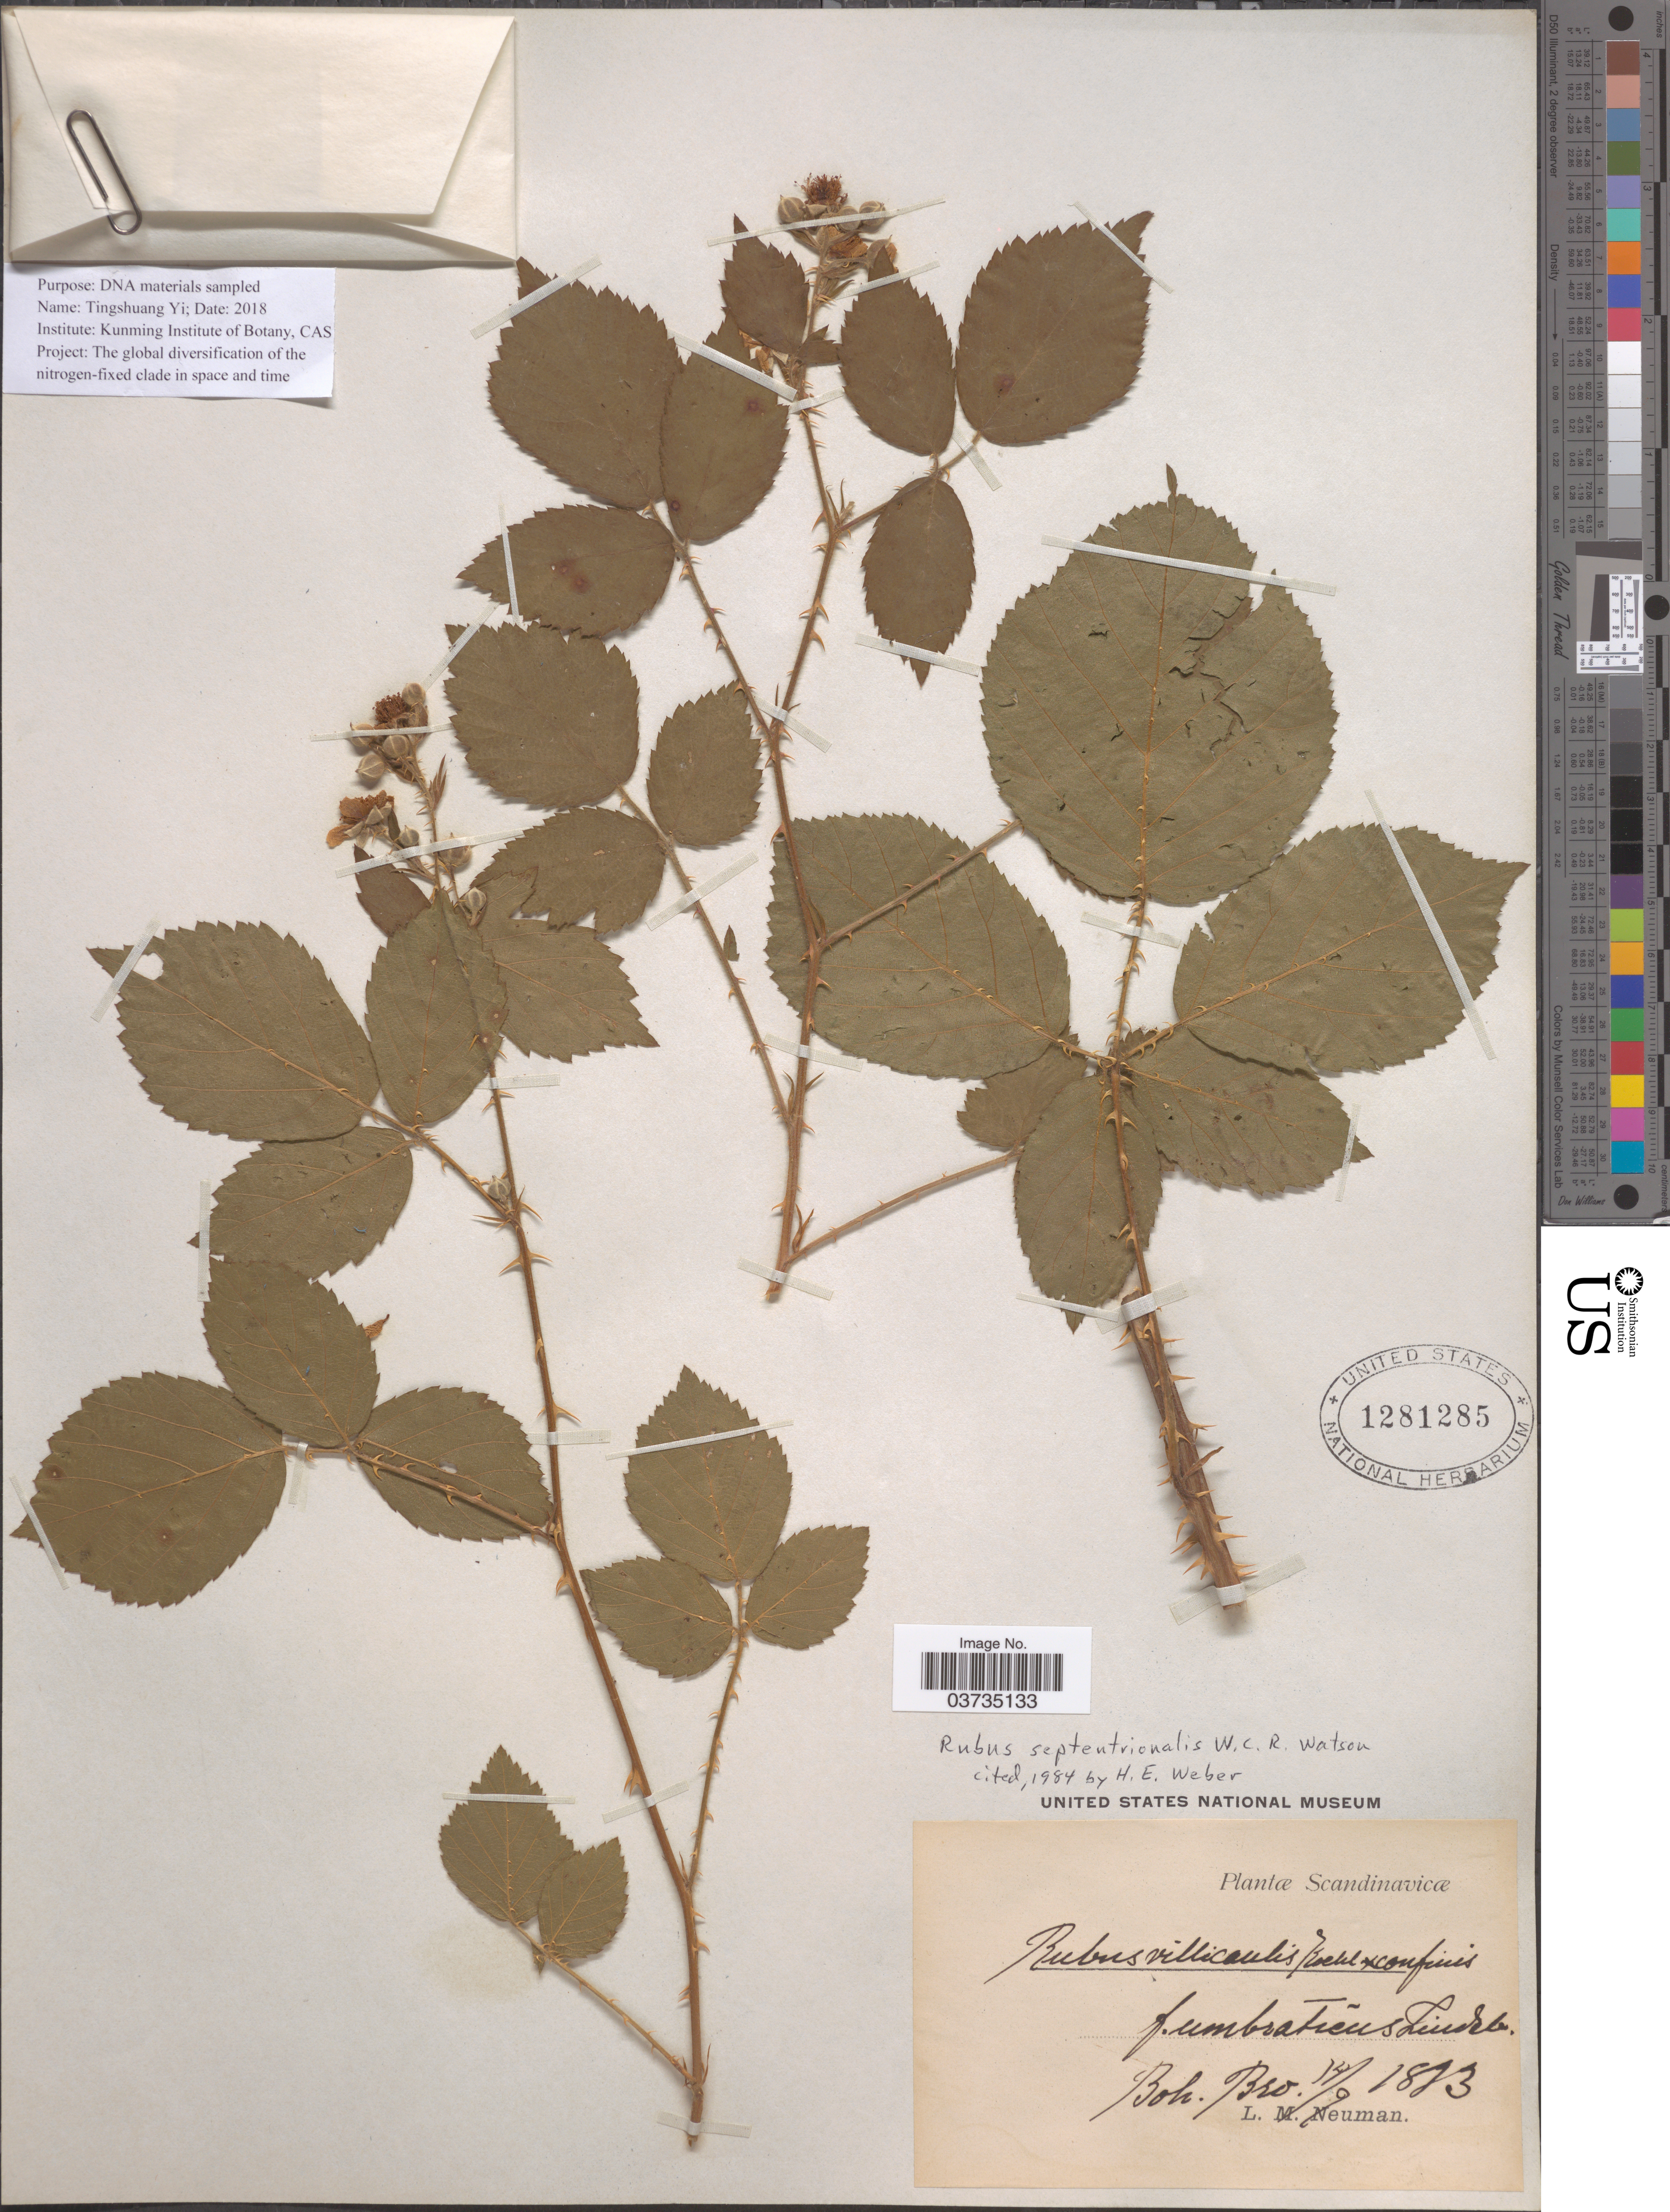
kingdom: Plantae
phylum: Tracheophyta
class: Magnoliopsida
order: Rosales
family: Rosaceae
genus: Rubus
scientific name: Rubus septentrionalis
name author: W.C.R. Watson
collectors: L. Neuman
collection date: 1873-09-14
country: Sweden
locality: Scandinavicæ. Boh. Bro.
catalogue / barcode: US 1281285